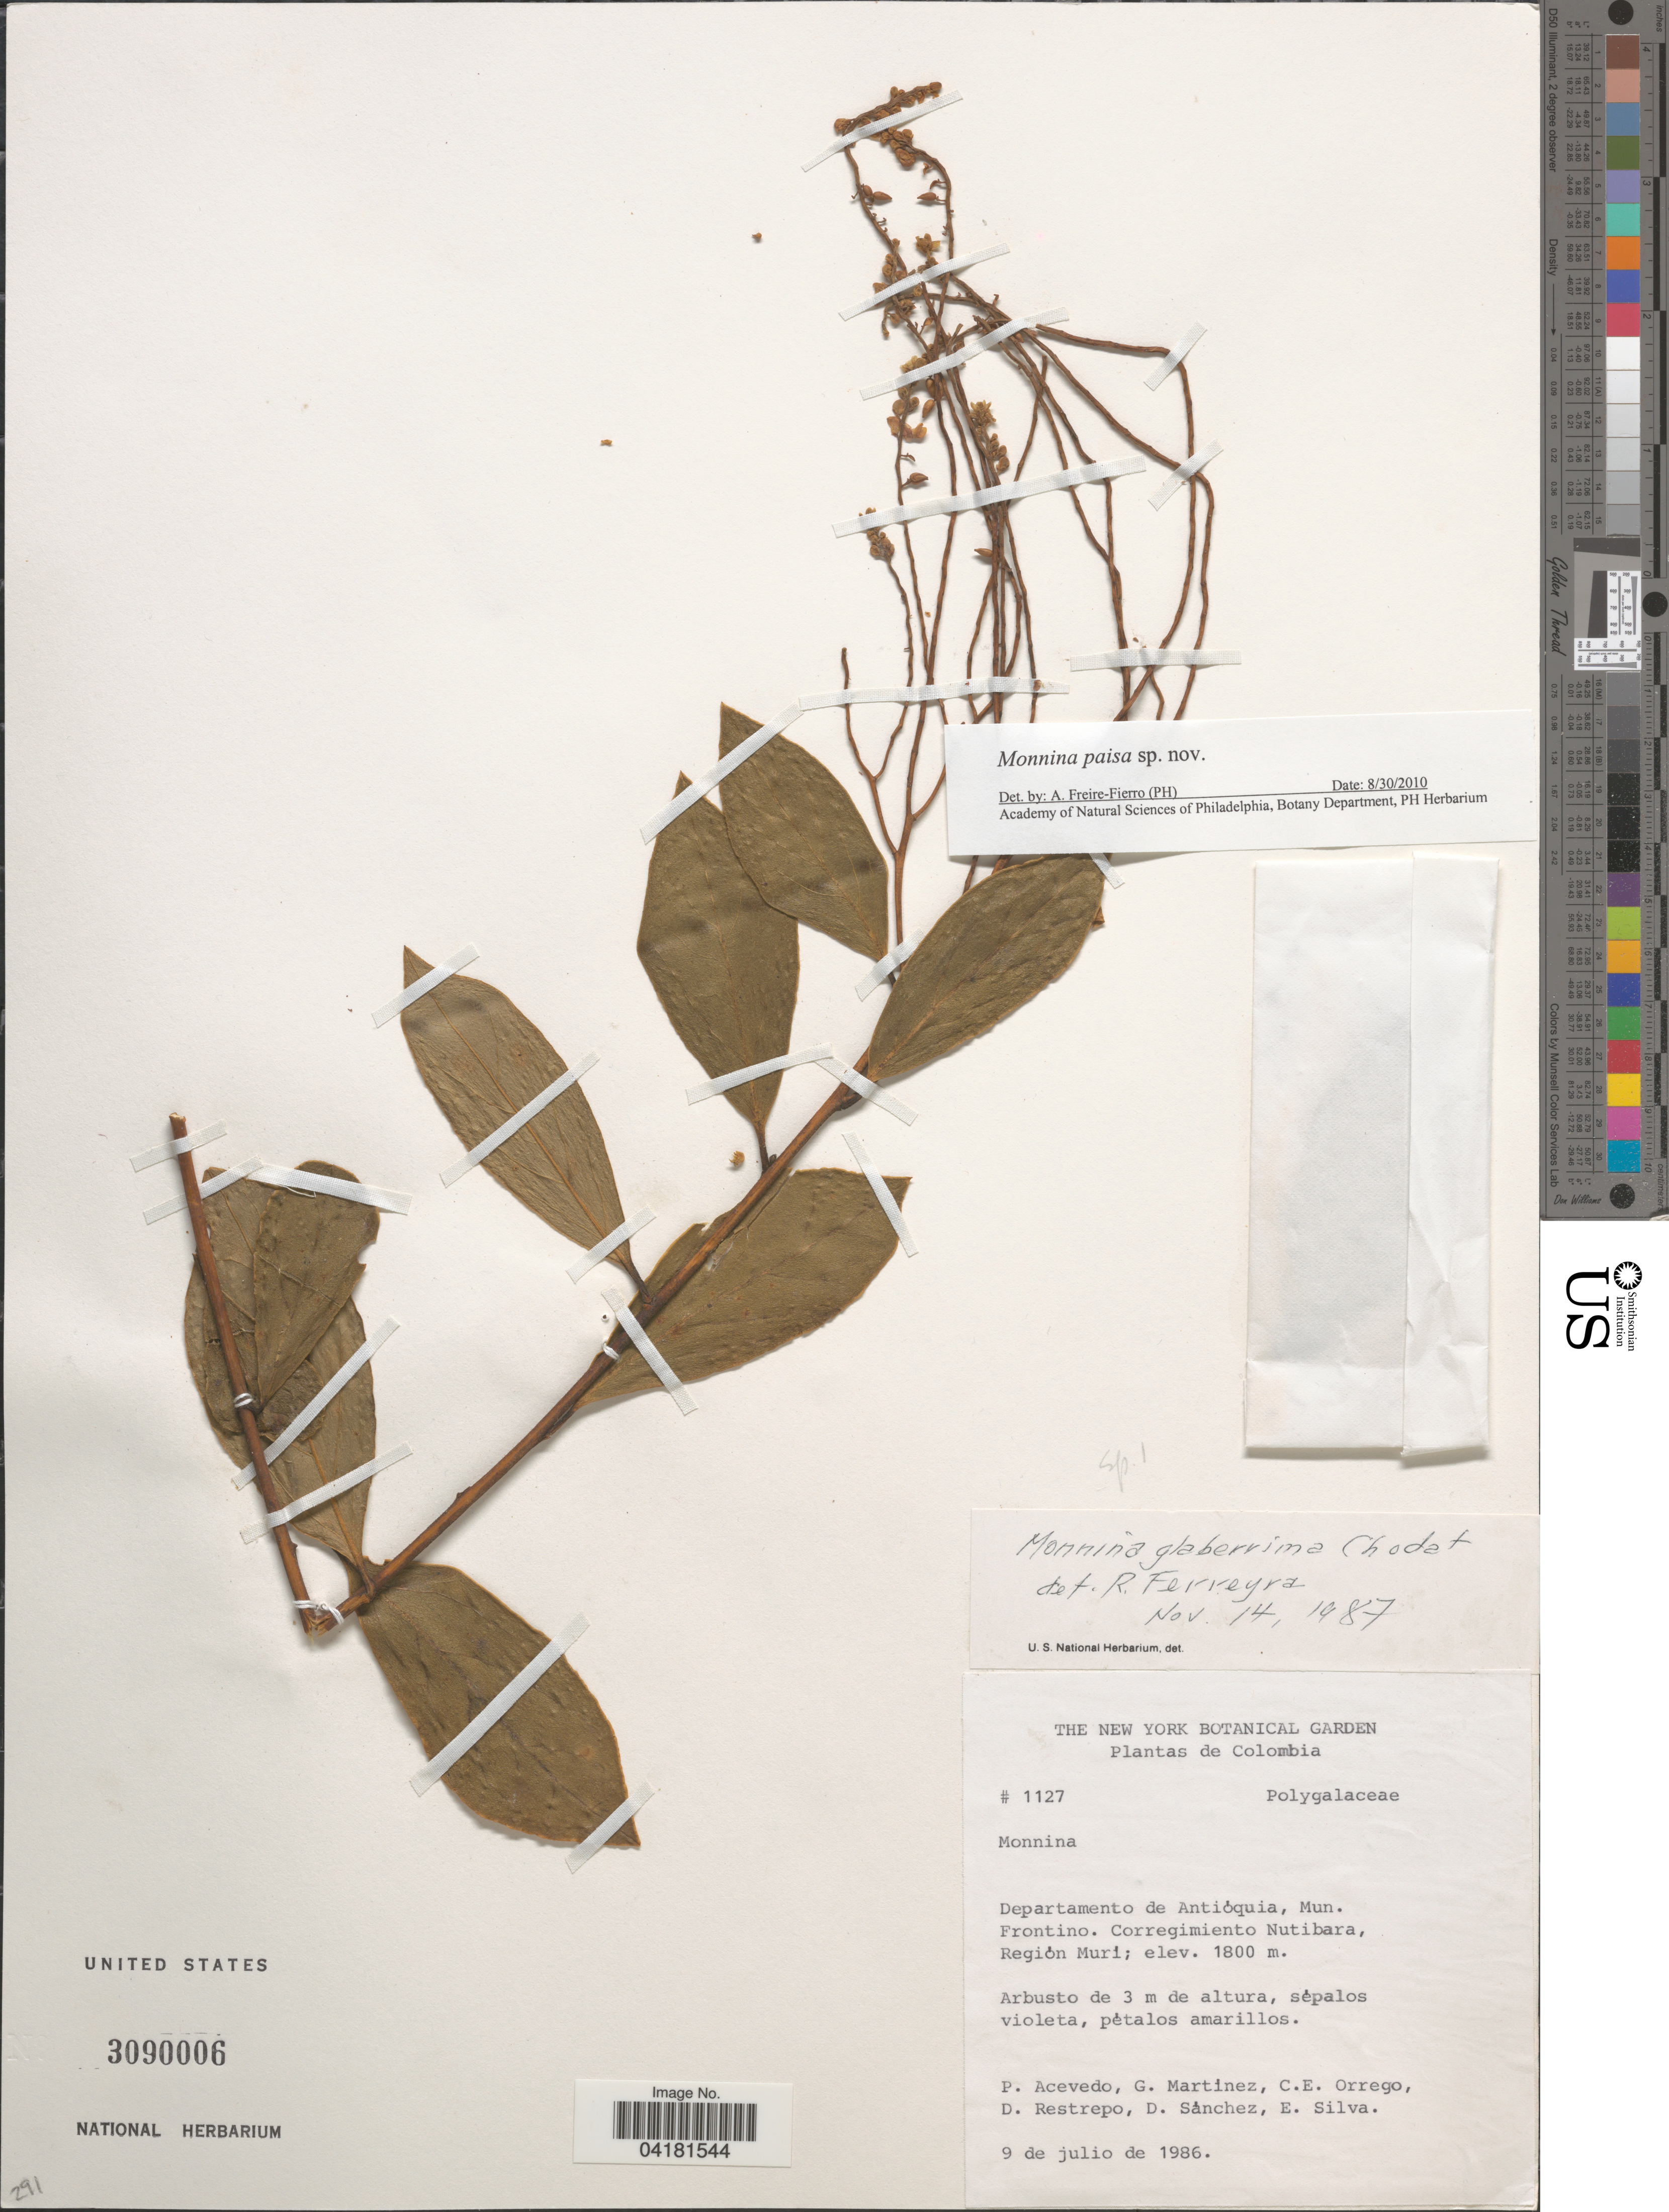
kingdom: Plantae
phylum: Tracheophyta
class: Magnoliopsida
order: Fabales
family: Polygalaceae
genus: Monnina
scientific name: Monnina paisa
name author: Freire-Fierro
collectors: P. Acevedo-Rodr., G. Martinez, C. Orrego, D. Restrepo & et al.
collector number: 1127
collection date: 1986-07-09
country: Colombia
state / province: Antioquia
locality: Departamento de Antióquia, Mun. Frontino. Corregimiento Nutibara, Región Muri.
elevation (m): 1800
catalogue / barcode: US 3090006